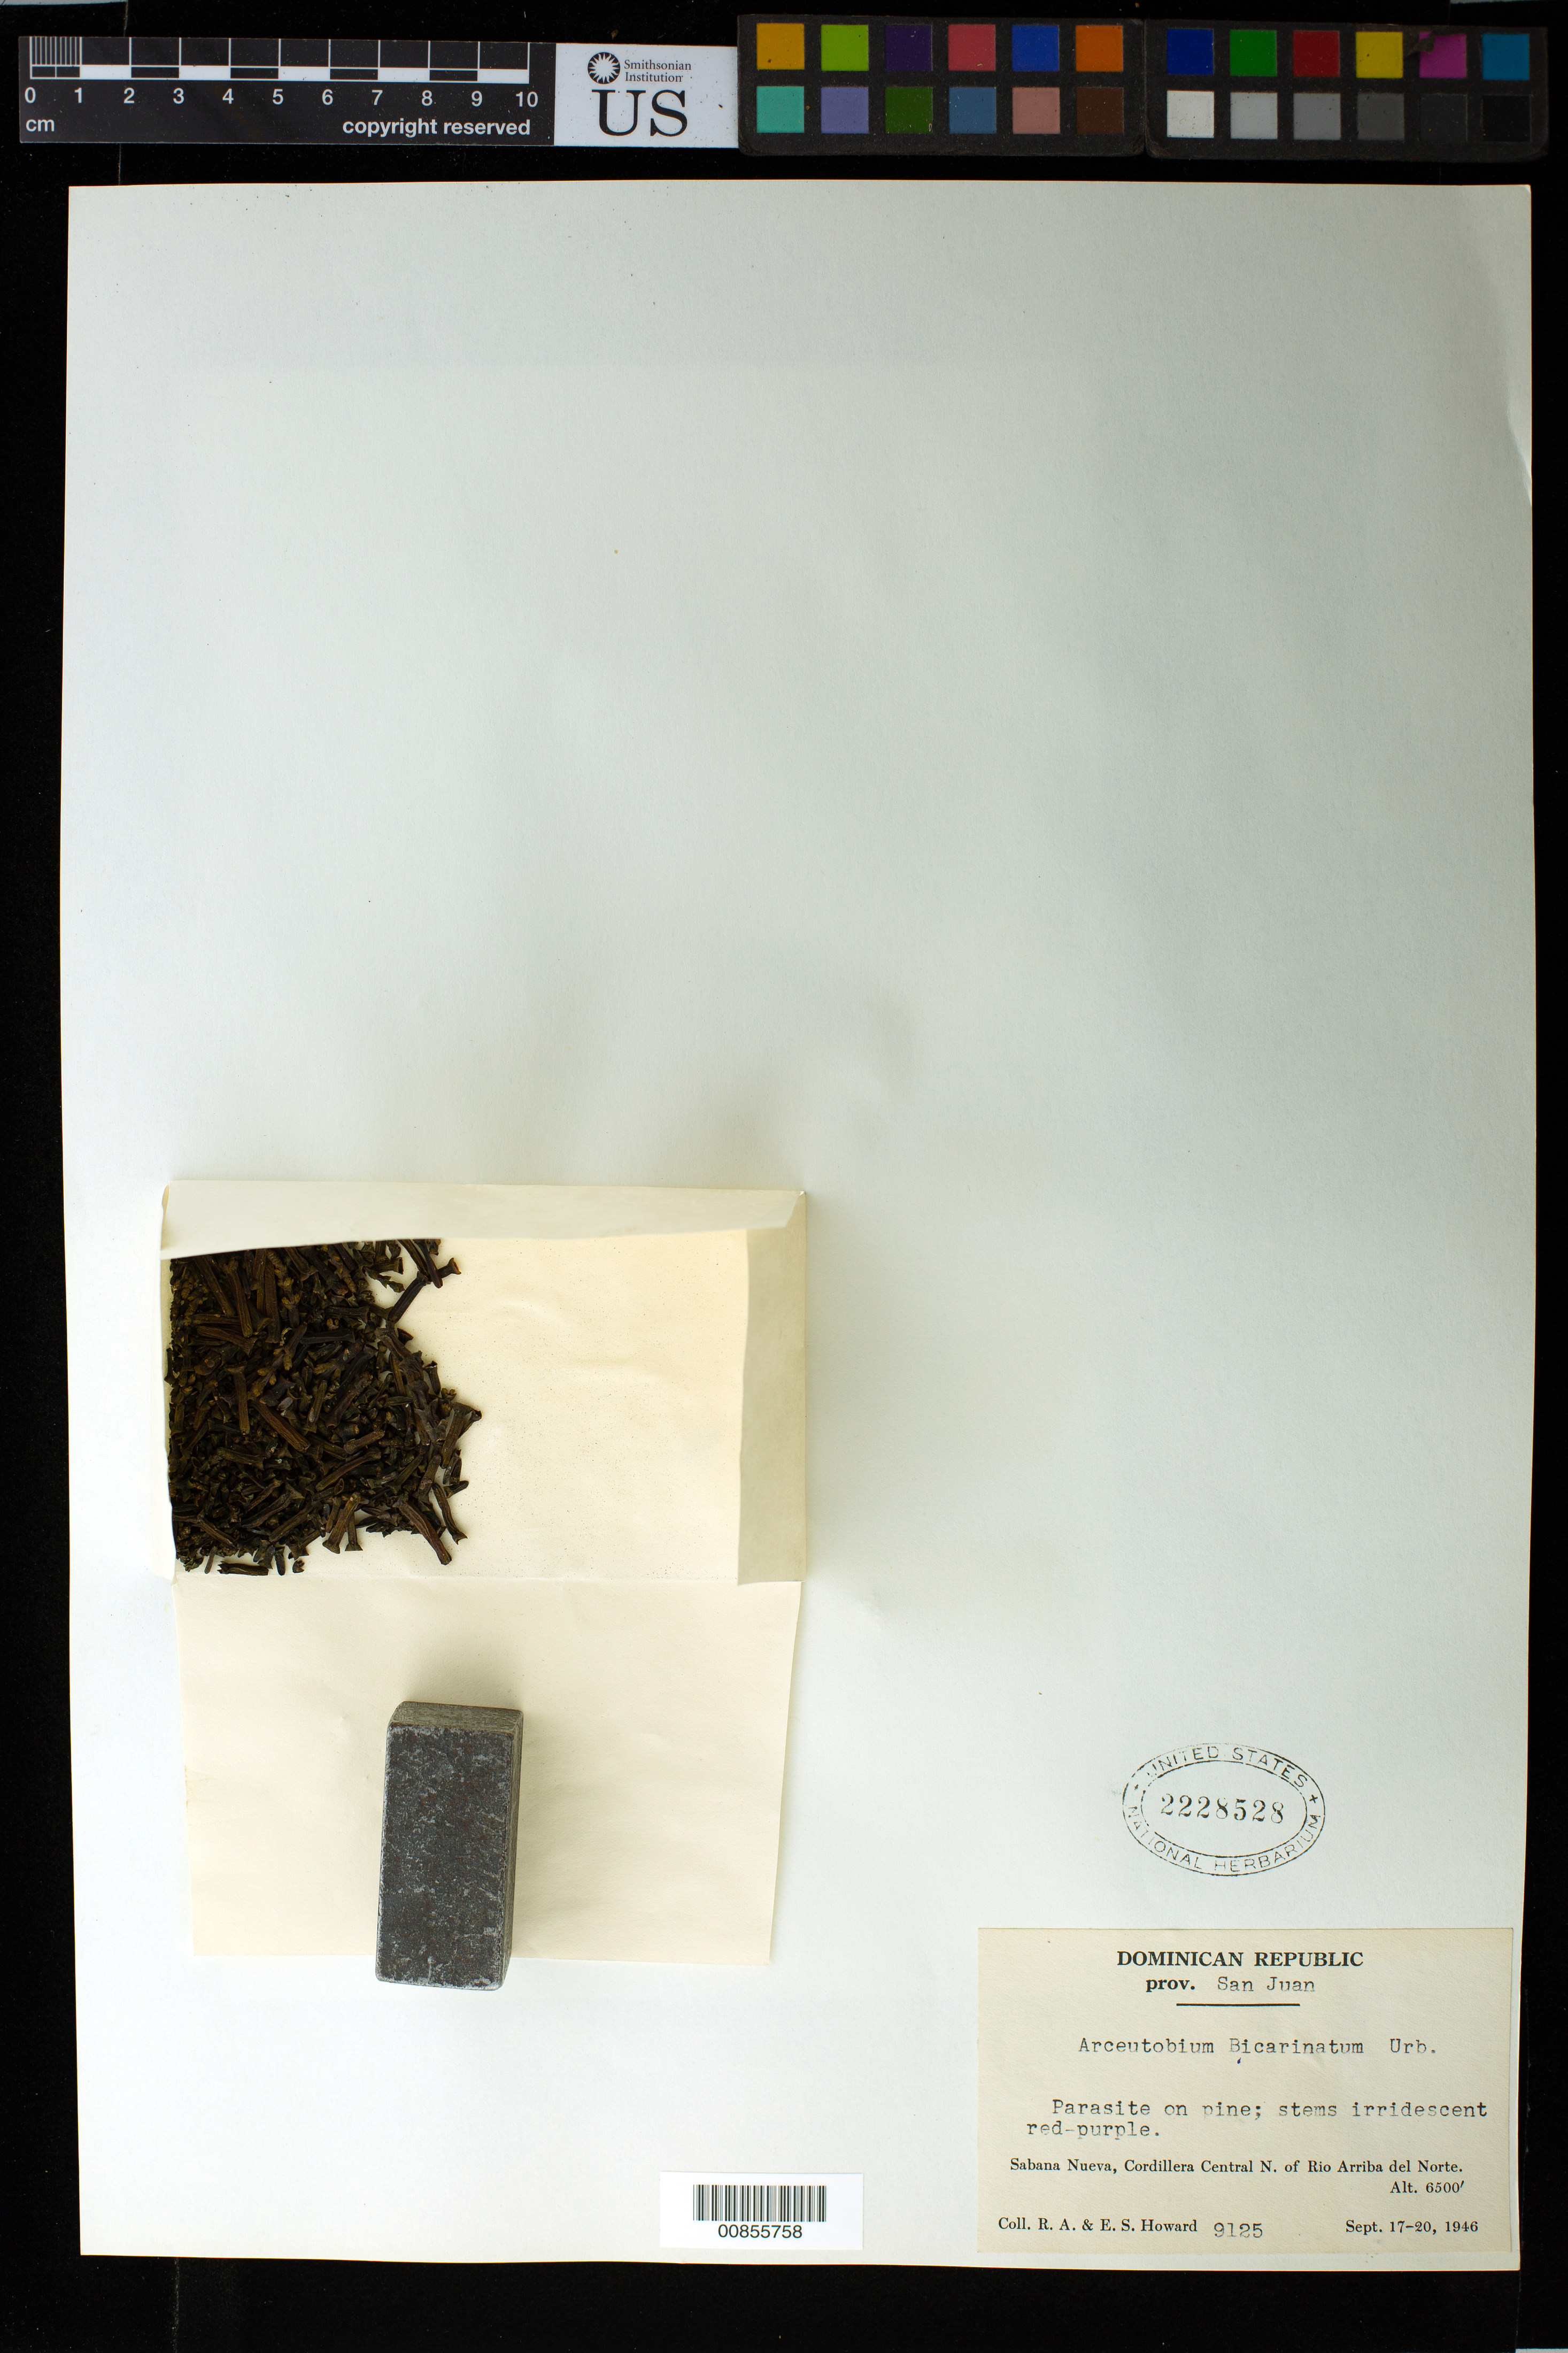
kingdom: Plantae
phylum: Tracheophyta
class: Magnoliopsida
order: Santalales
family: Viscaceae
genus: Arceuthobium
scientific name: Arceuthobium bicarinatum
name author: Urb.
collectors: R. A. Howard & E. S. Howard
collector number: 9125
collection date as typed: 17 Sep 1946 to 20 Sep 1946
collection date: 1946-09-17/1946-09-20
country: Dominican Republic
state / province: San Juan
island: Hispaniola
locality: Sabana Nueva, Cordillera Central N. of Río Arriba del norte.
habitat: On Pine.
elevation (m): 1981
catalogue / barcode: US 2228528